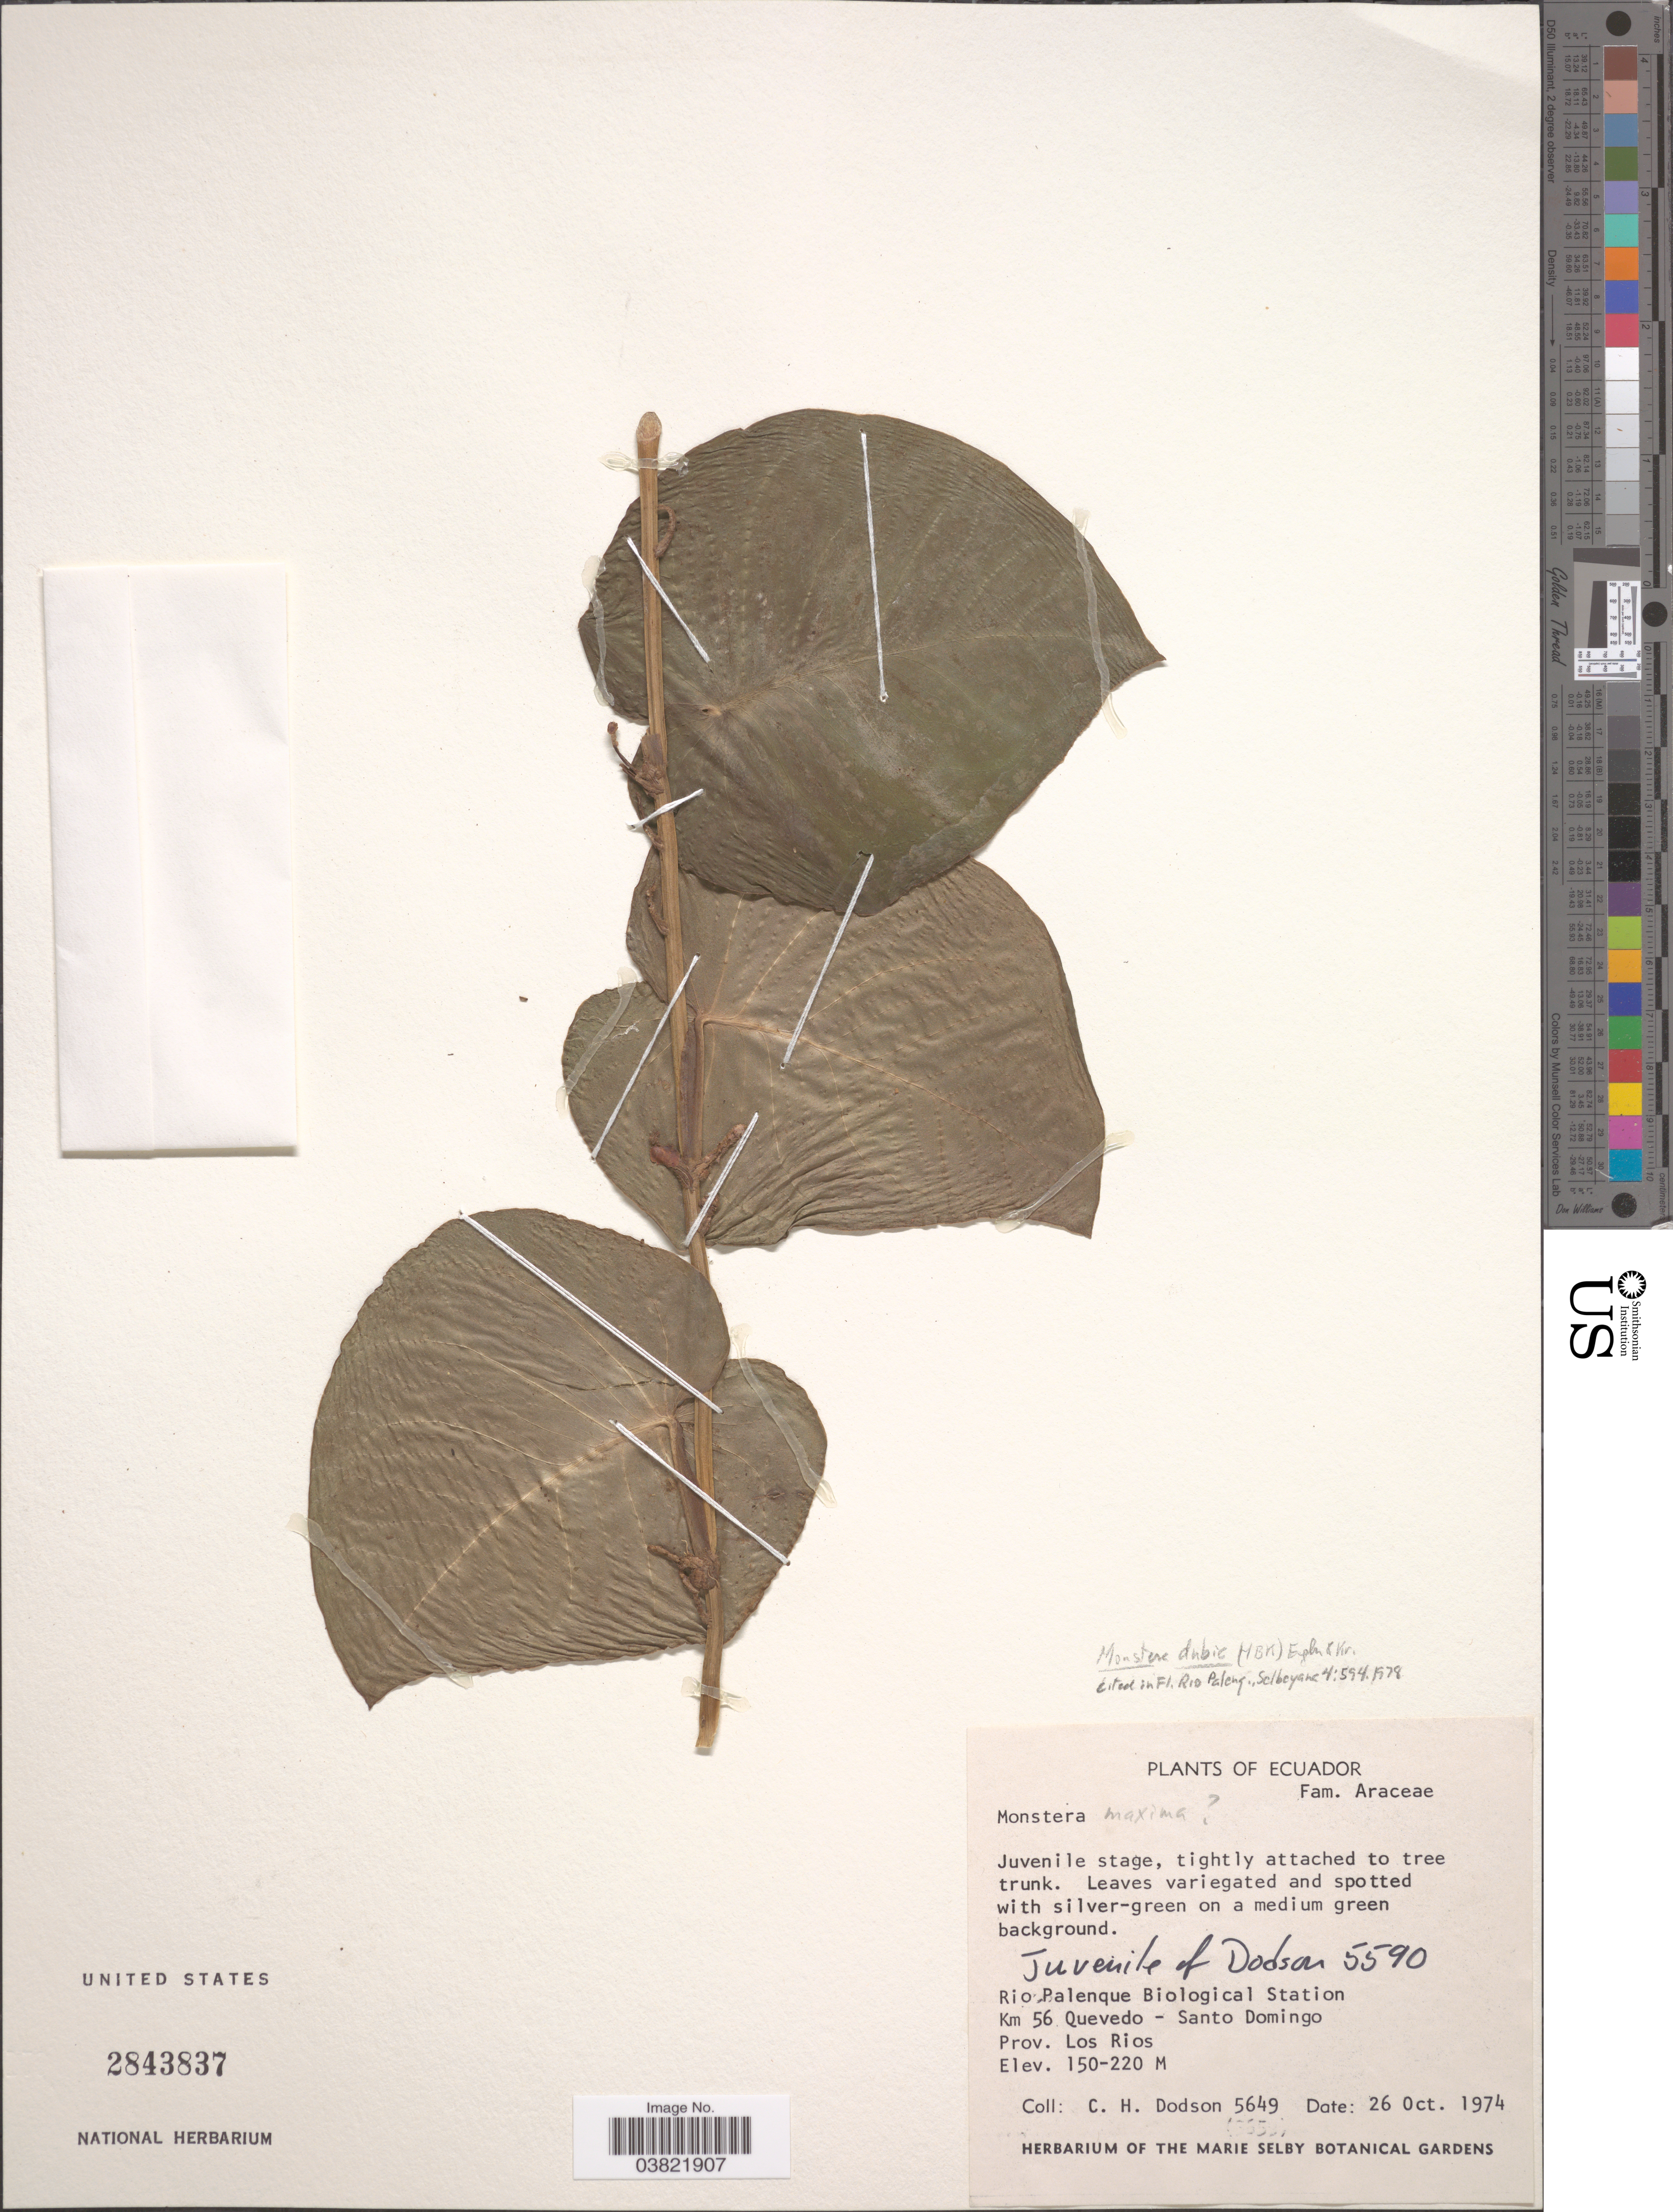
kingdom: Plantae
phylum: Tracheophyta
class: Liliopsida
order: Alismatales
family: Araceae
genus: Monstera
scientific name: Monstera dubia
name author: (Kunth) Engl. & K. Krause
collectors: C. H. Dodson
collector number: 5649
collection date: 1974-10-26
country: Ecuador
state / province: Los Ríos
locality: Rio Palenque Biological Station. Km 56 Quevedo - Santo Domingo.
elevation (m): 150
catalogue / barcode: US 2843837